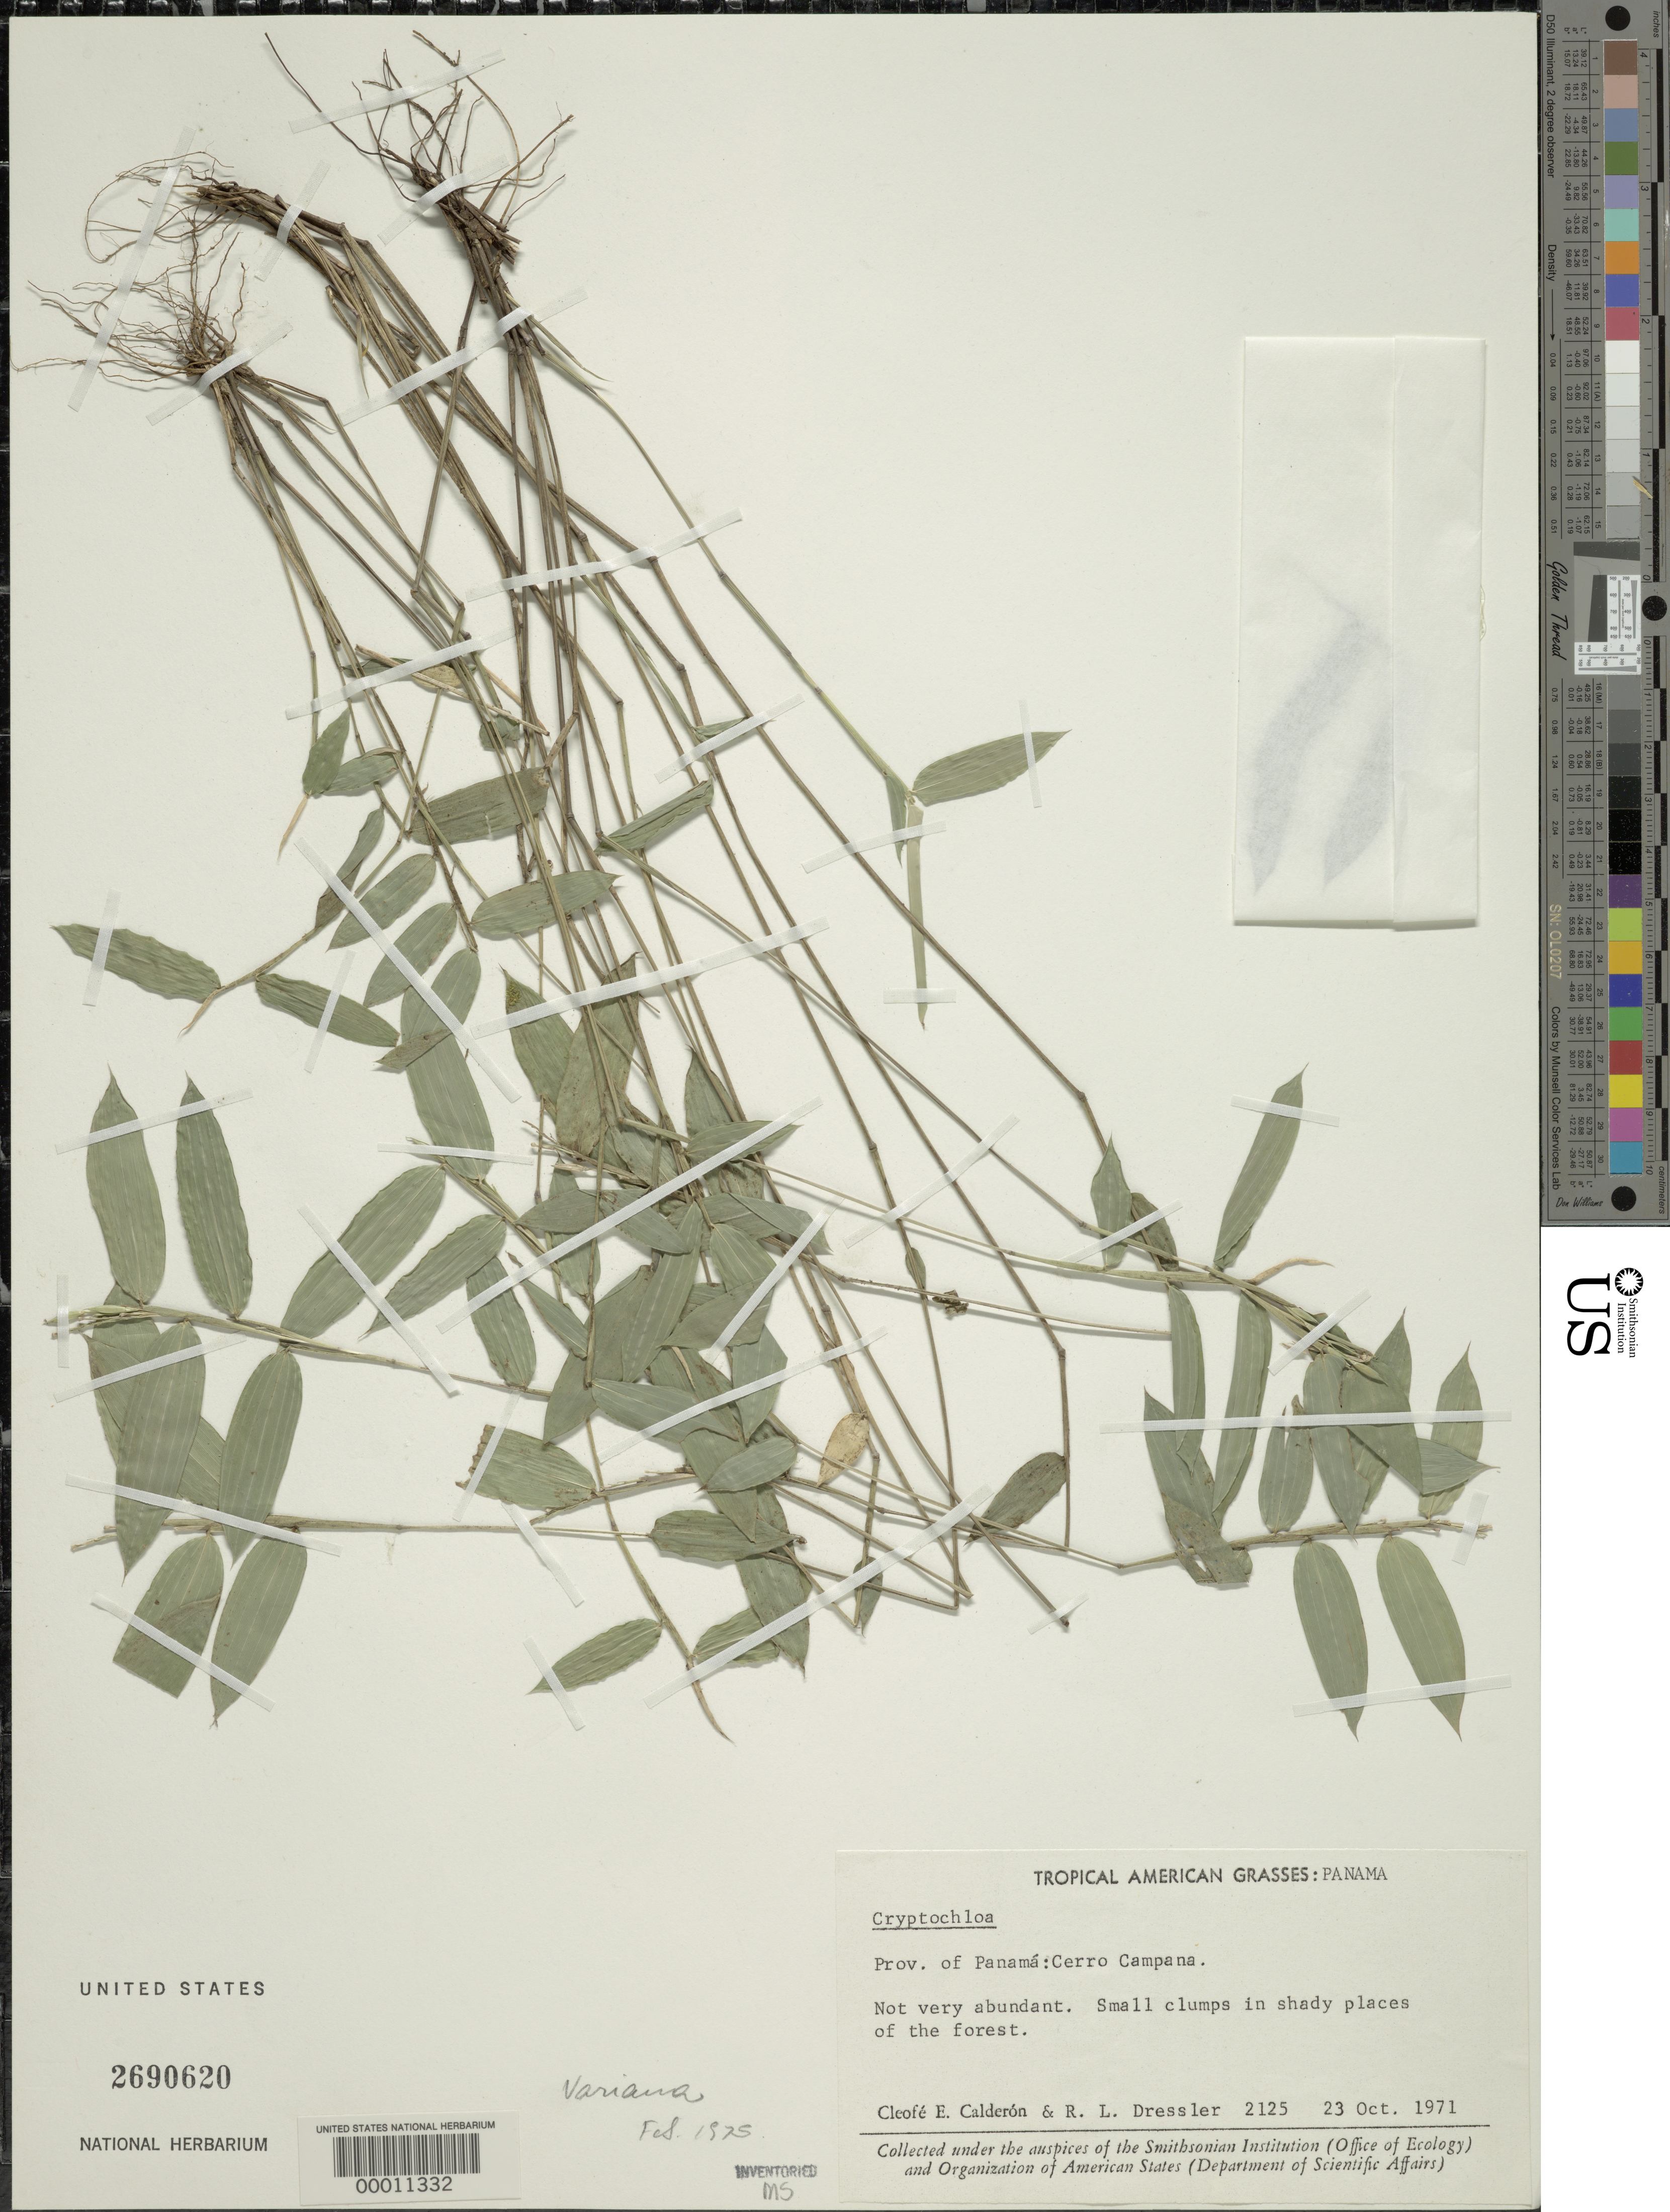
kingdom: Plantae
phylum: Tracheophyta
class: Liliopsida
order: Poales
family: Poaceae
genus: Cryptochloa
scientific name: Cryptochloa variana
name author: Swallen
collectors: C. E. Calderón & R. Dressler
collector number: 2125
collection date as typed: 23 Oct 1971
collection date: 1971-10-23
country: Panama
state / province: Panamá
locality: Cerro Campana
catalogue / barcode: US 2690620